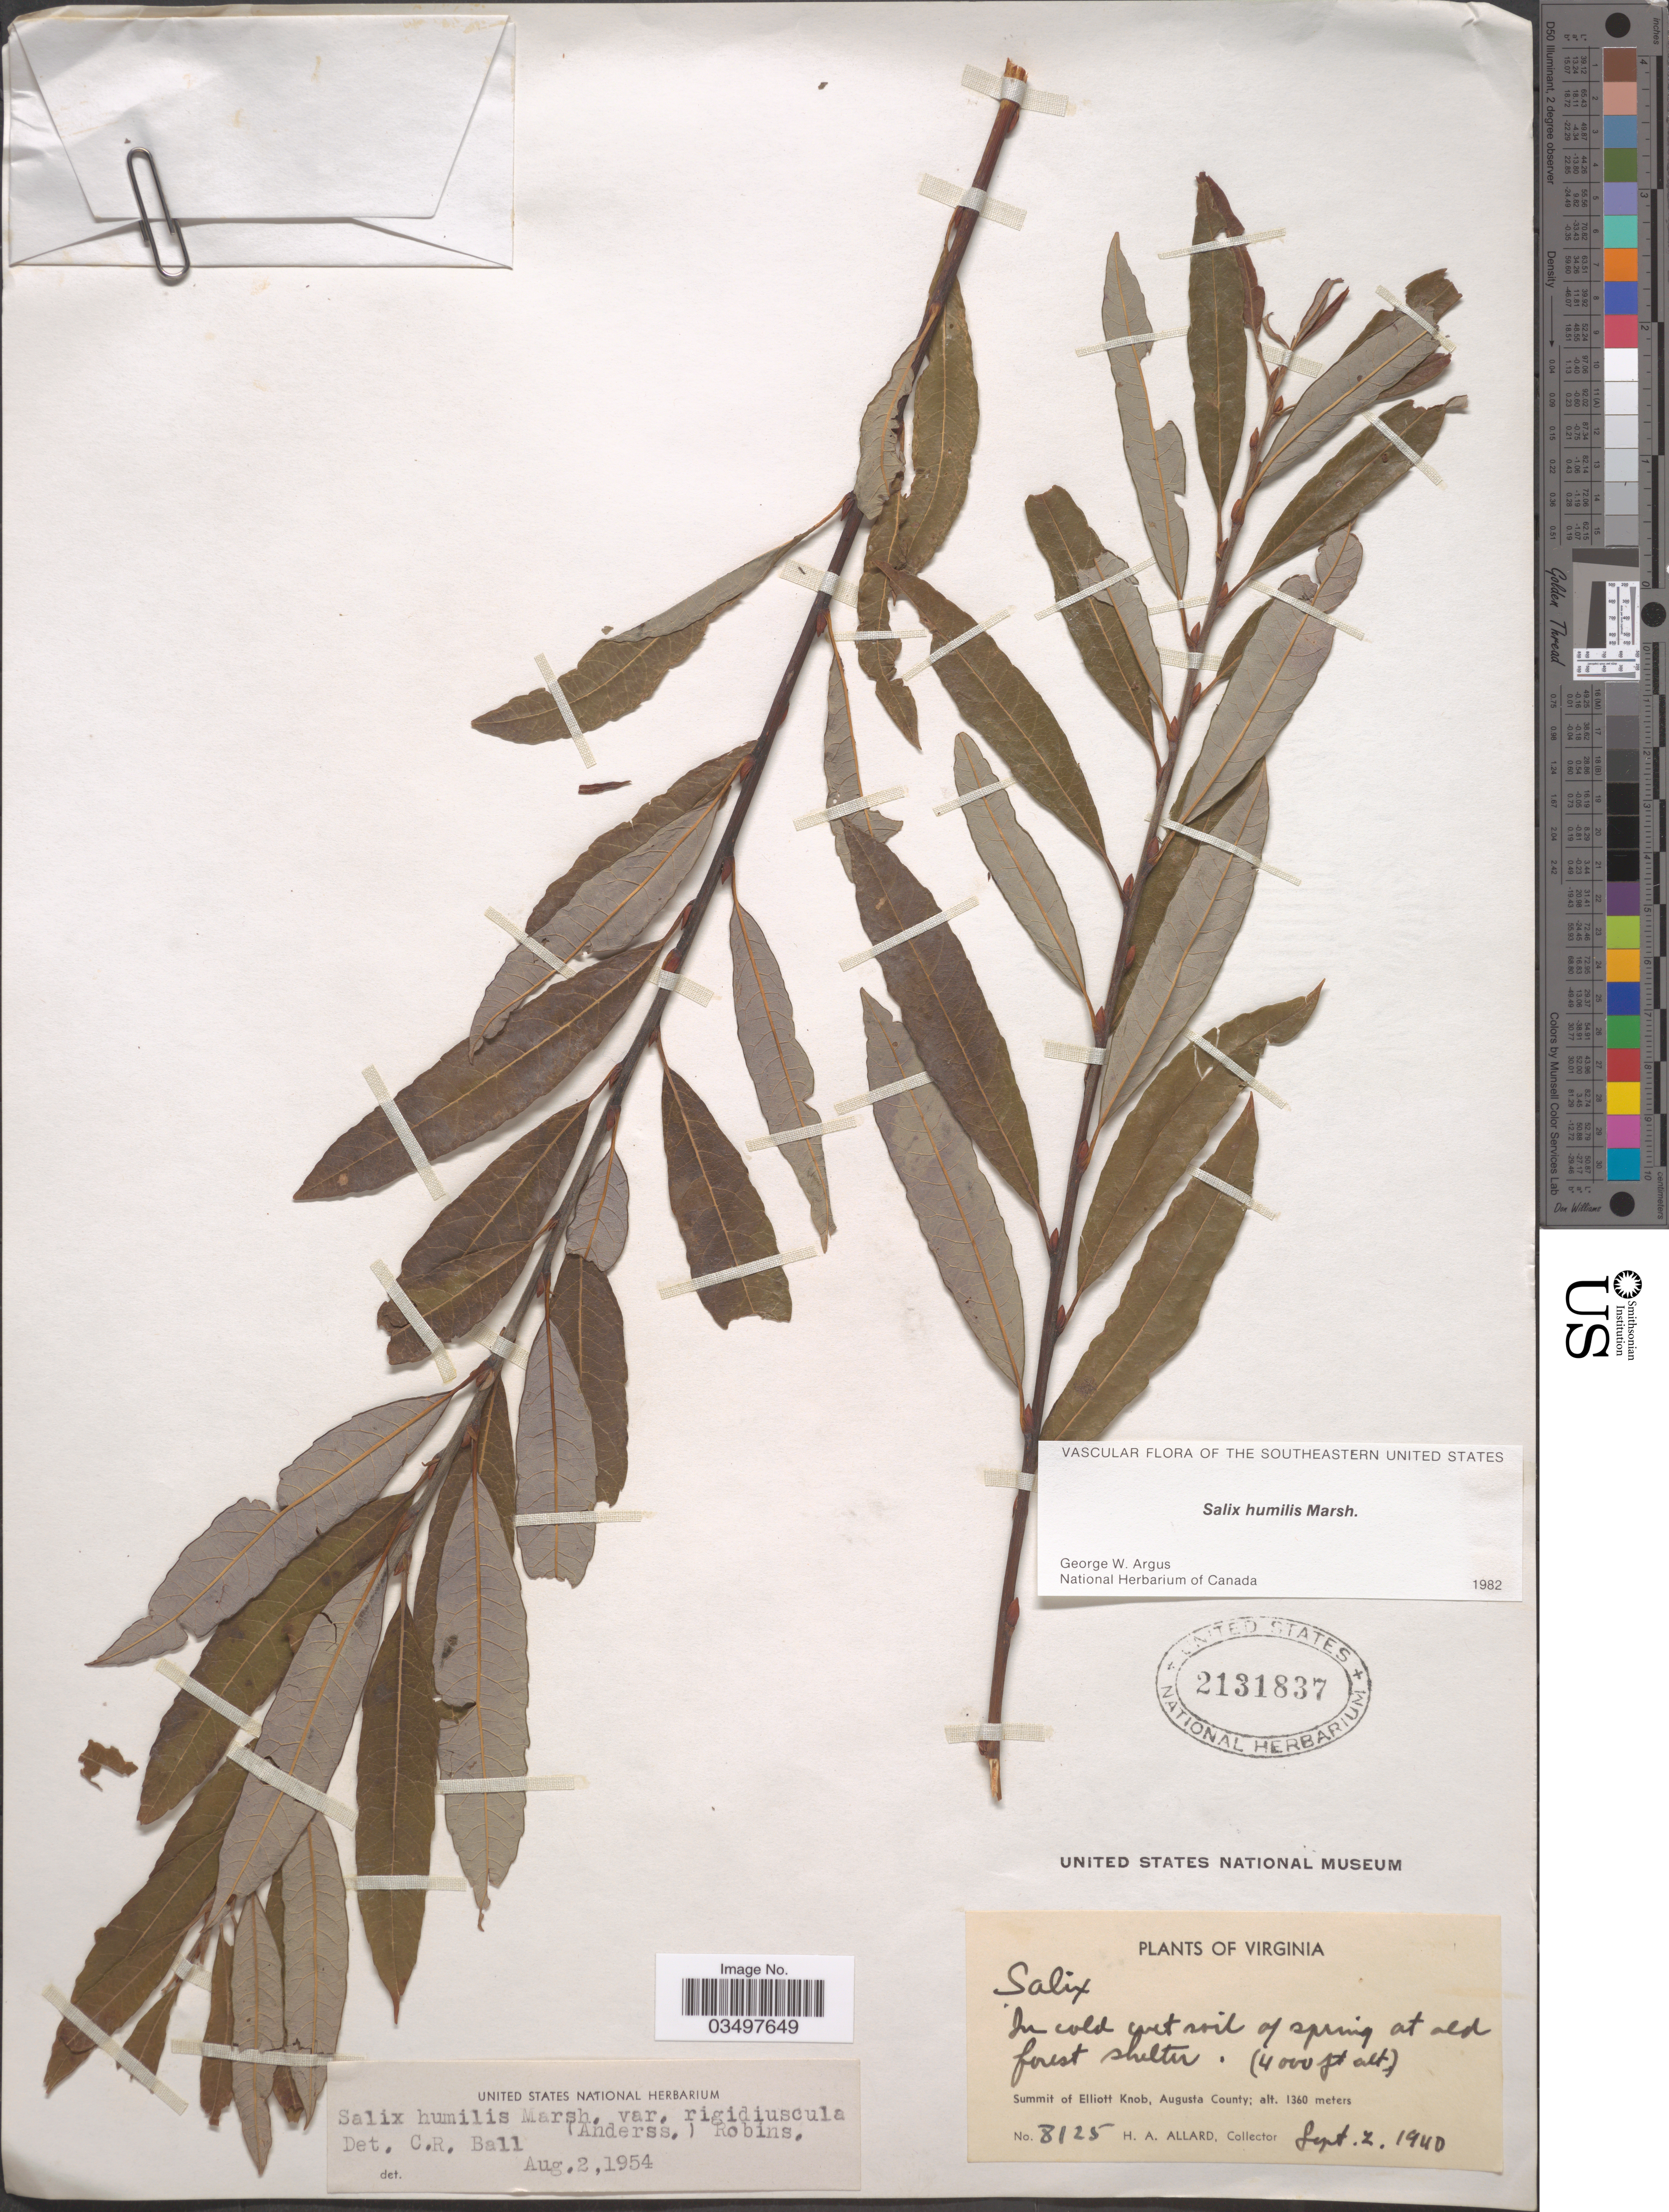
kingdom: Plantae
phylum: Tracheophyta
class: Magnoliopsida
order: Malpighiales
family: Salicaceae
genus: Salix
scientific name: Salix humilis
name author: Marshall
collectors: H. A. Allard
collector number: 8125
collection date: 1940-09-02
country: United States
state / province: Virginia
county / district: Augusta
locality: In cold wet soil of spring at old forest shelter. Summit of Elliott Knob, Augusta County.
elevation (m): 1219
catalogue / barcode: US 2131837